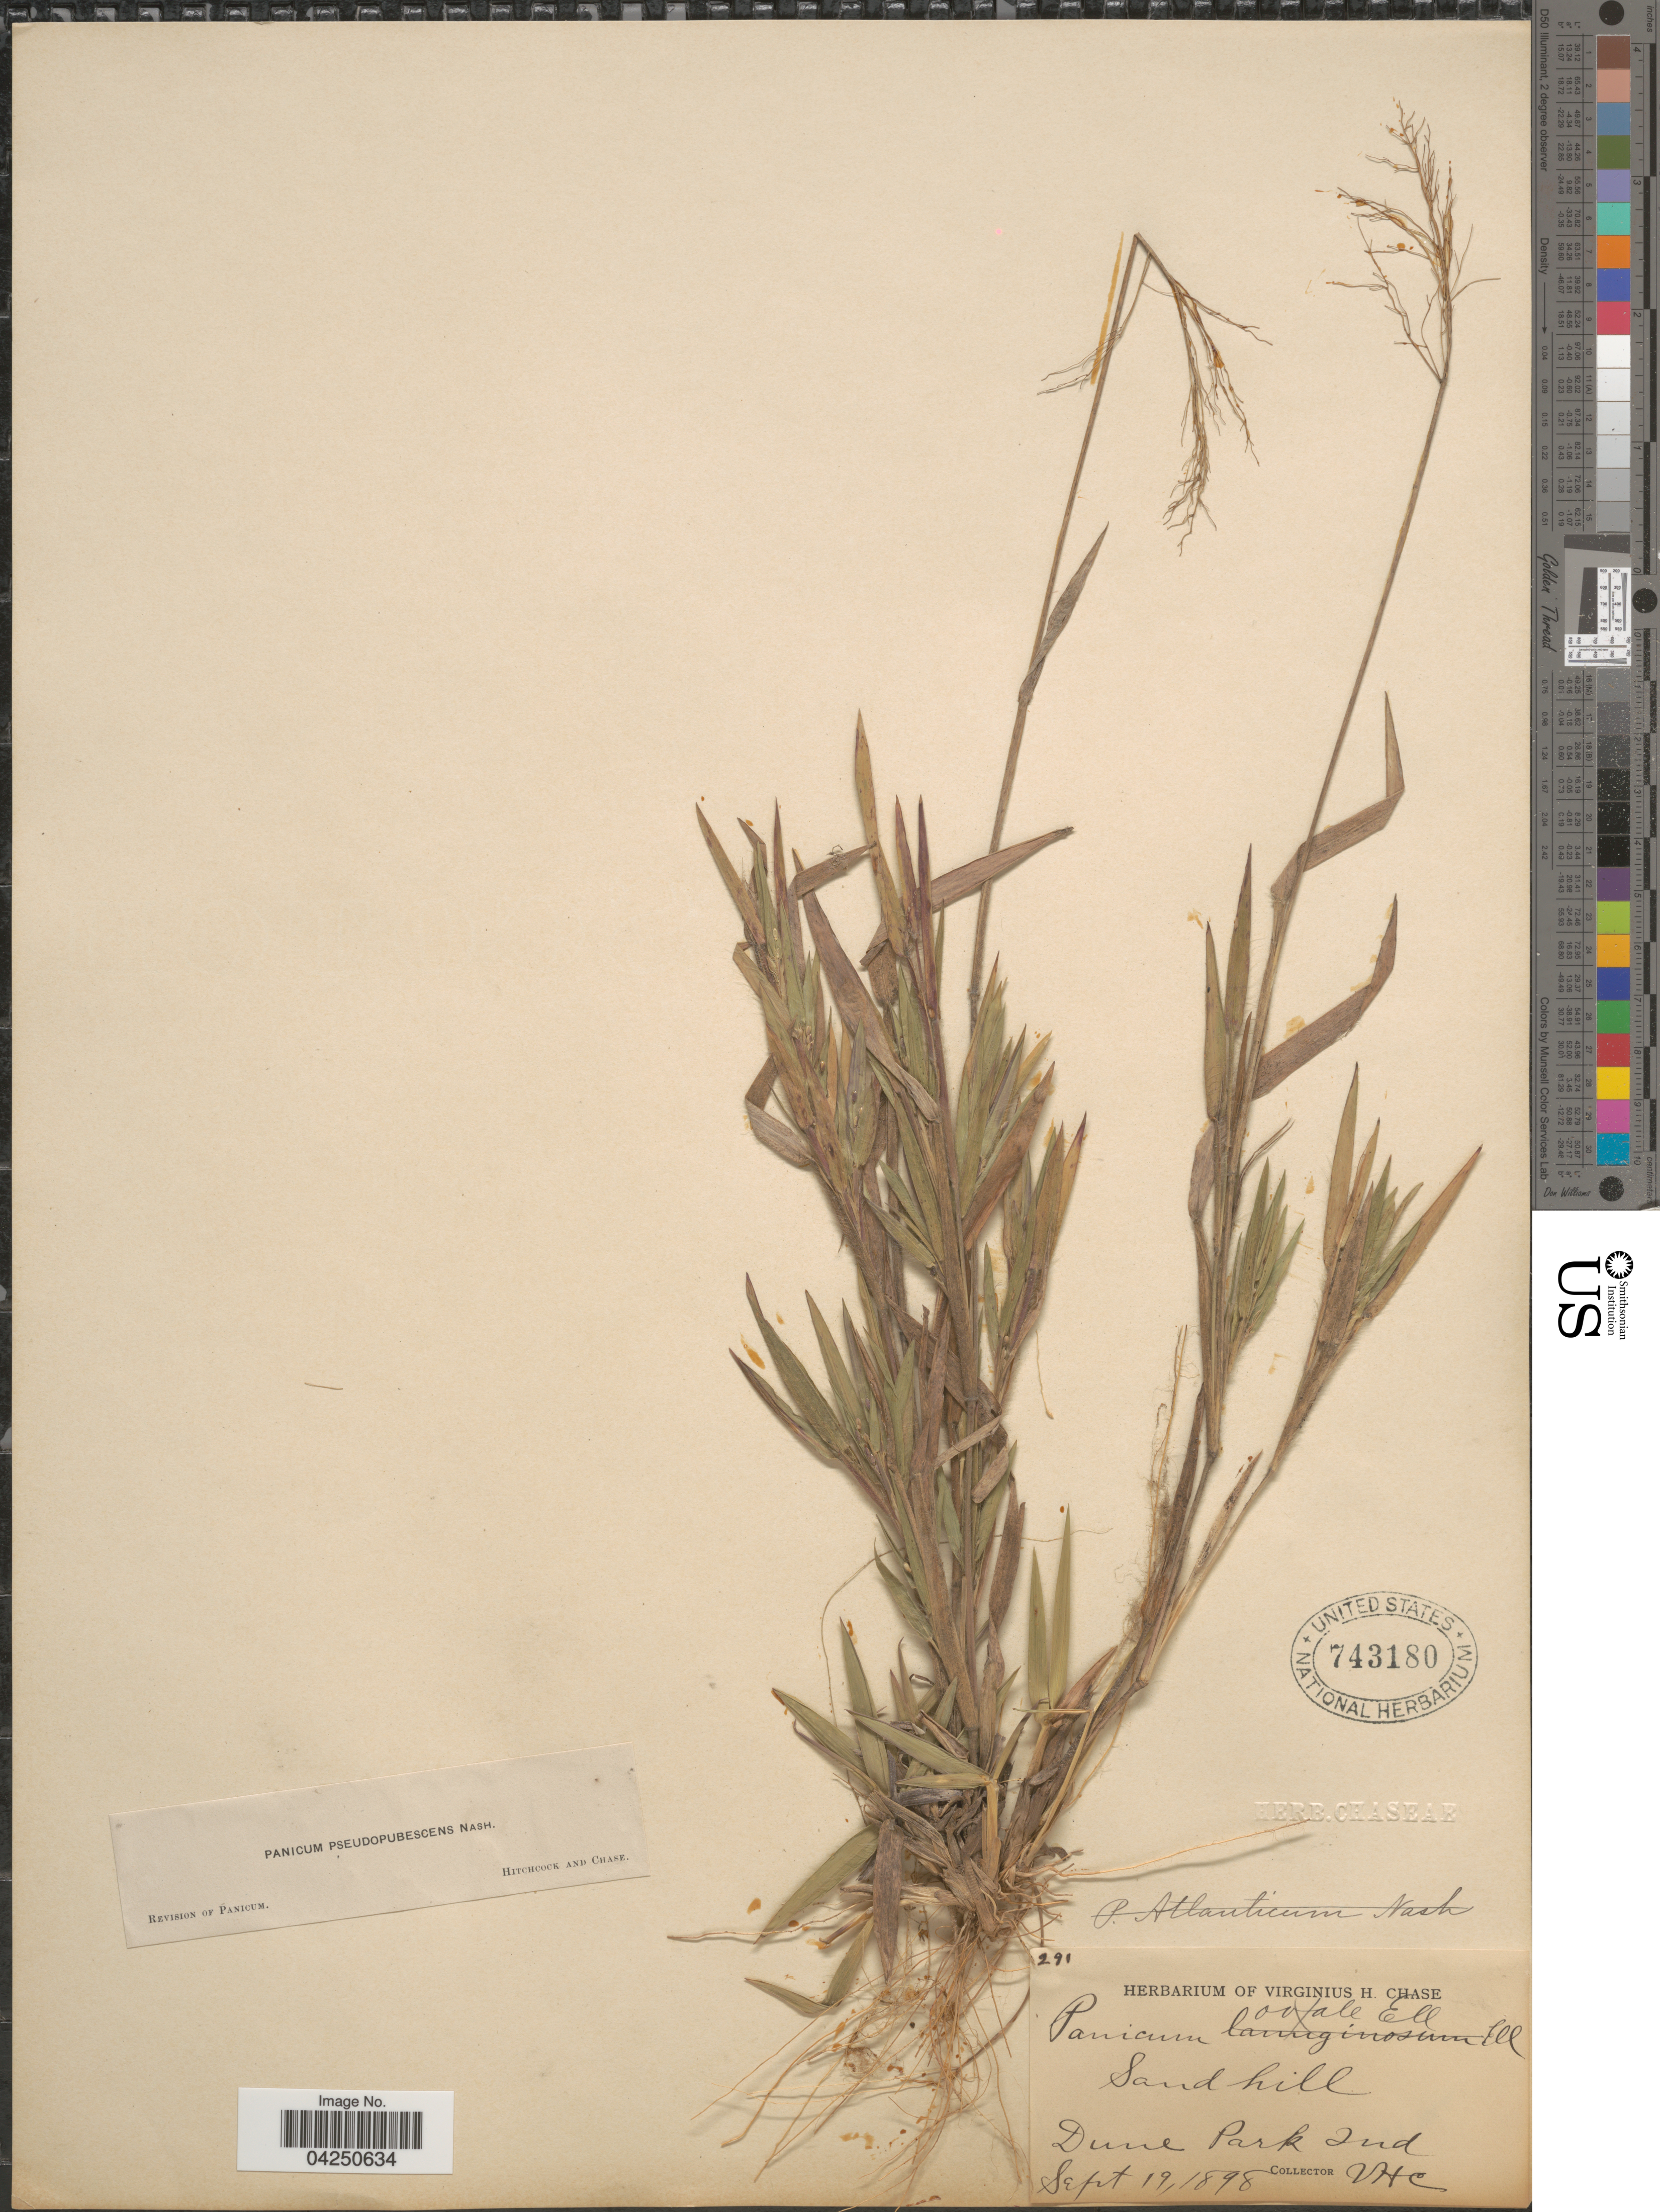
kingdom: Plantae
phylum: Tracheophyta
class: Liliopsida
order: Poales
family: Poaceae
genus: Dichanthelium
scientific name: Dichanthelium acuminatum var. acuminatum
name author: (Sw.) Gould & C.A. Clark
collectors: V. H. Chase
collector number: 291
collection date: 1898-09-19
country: United States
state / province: Indiana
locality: Sand hill. Dune Park.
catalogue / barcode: US 743180